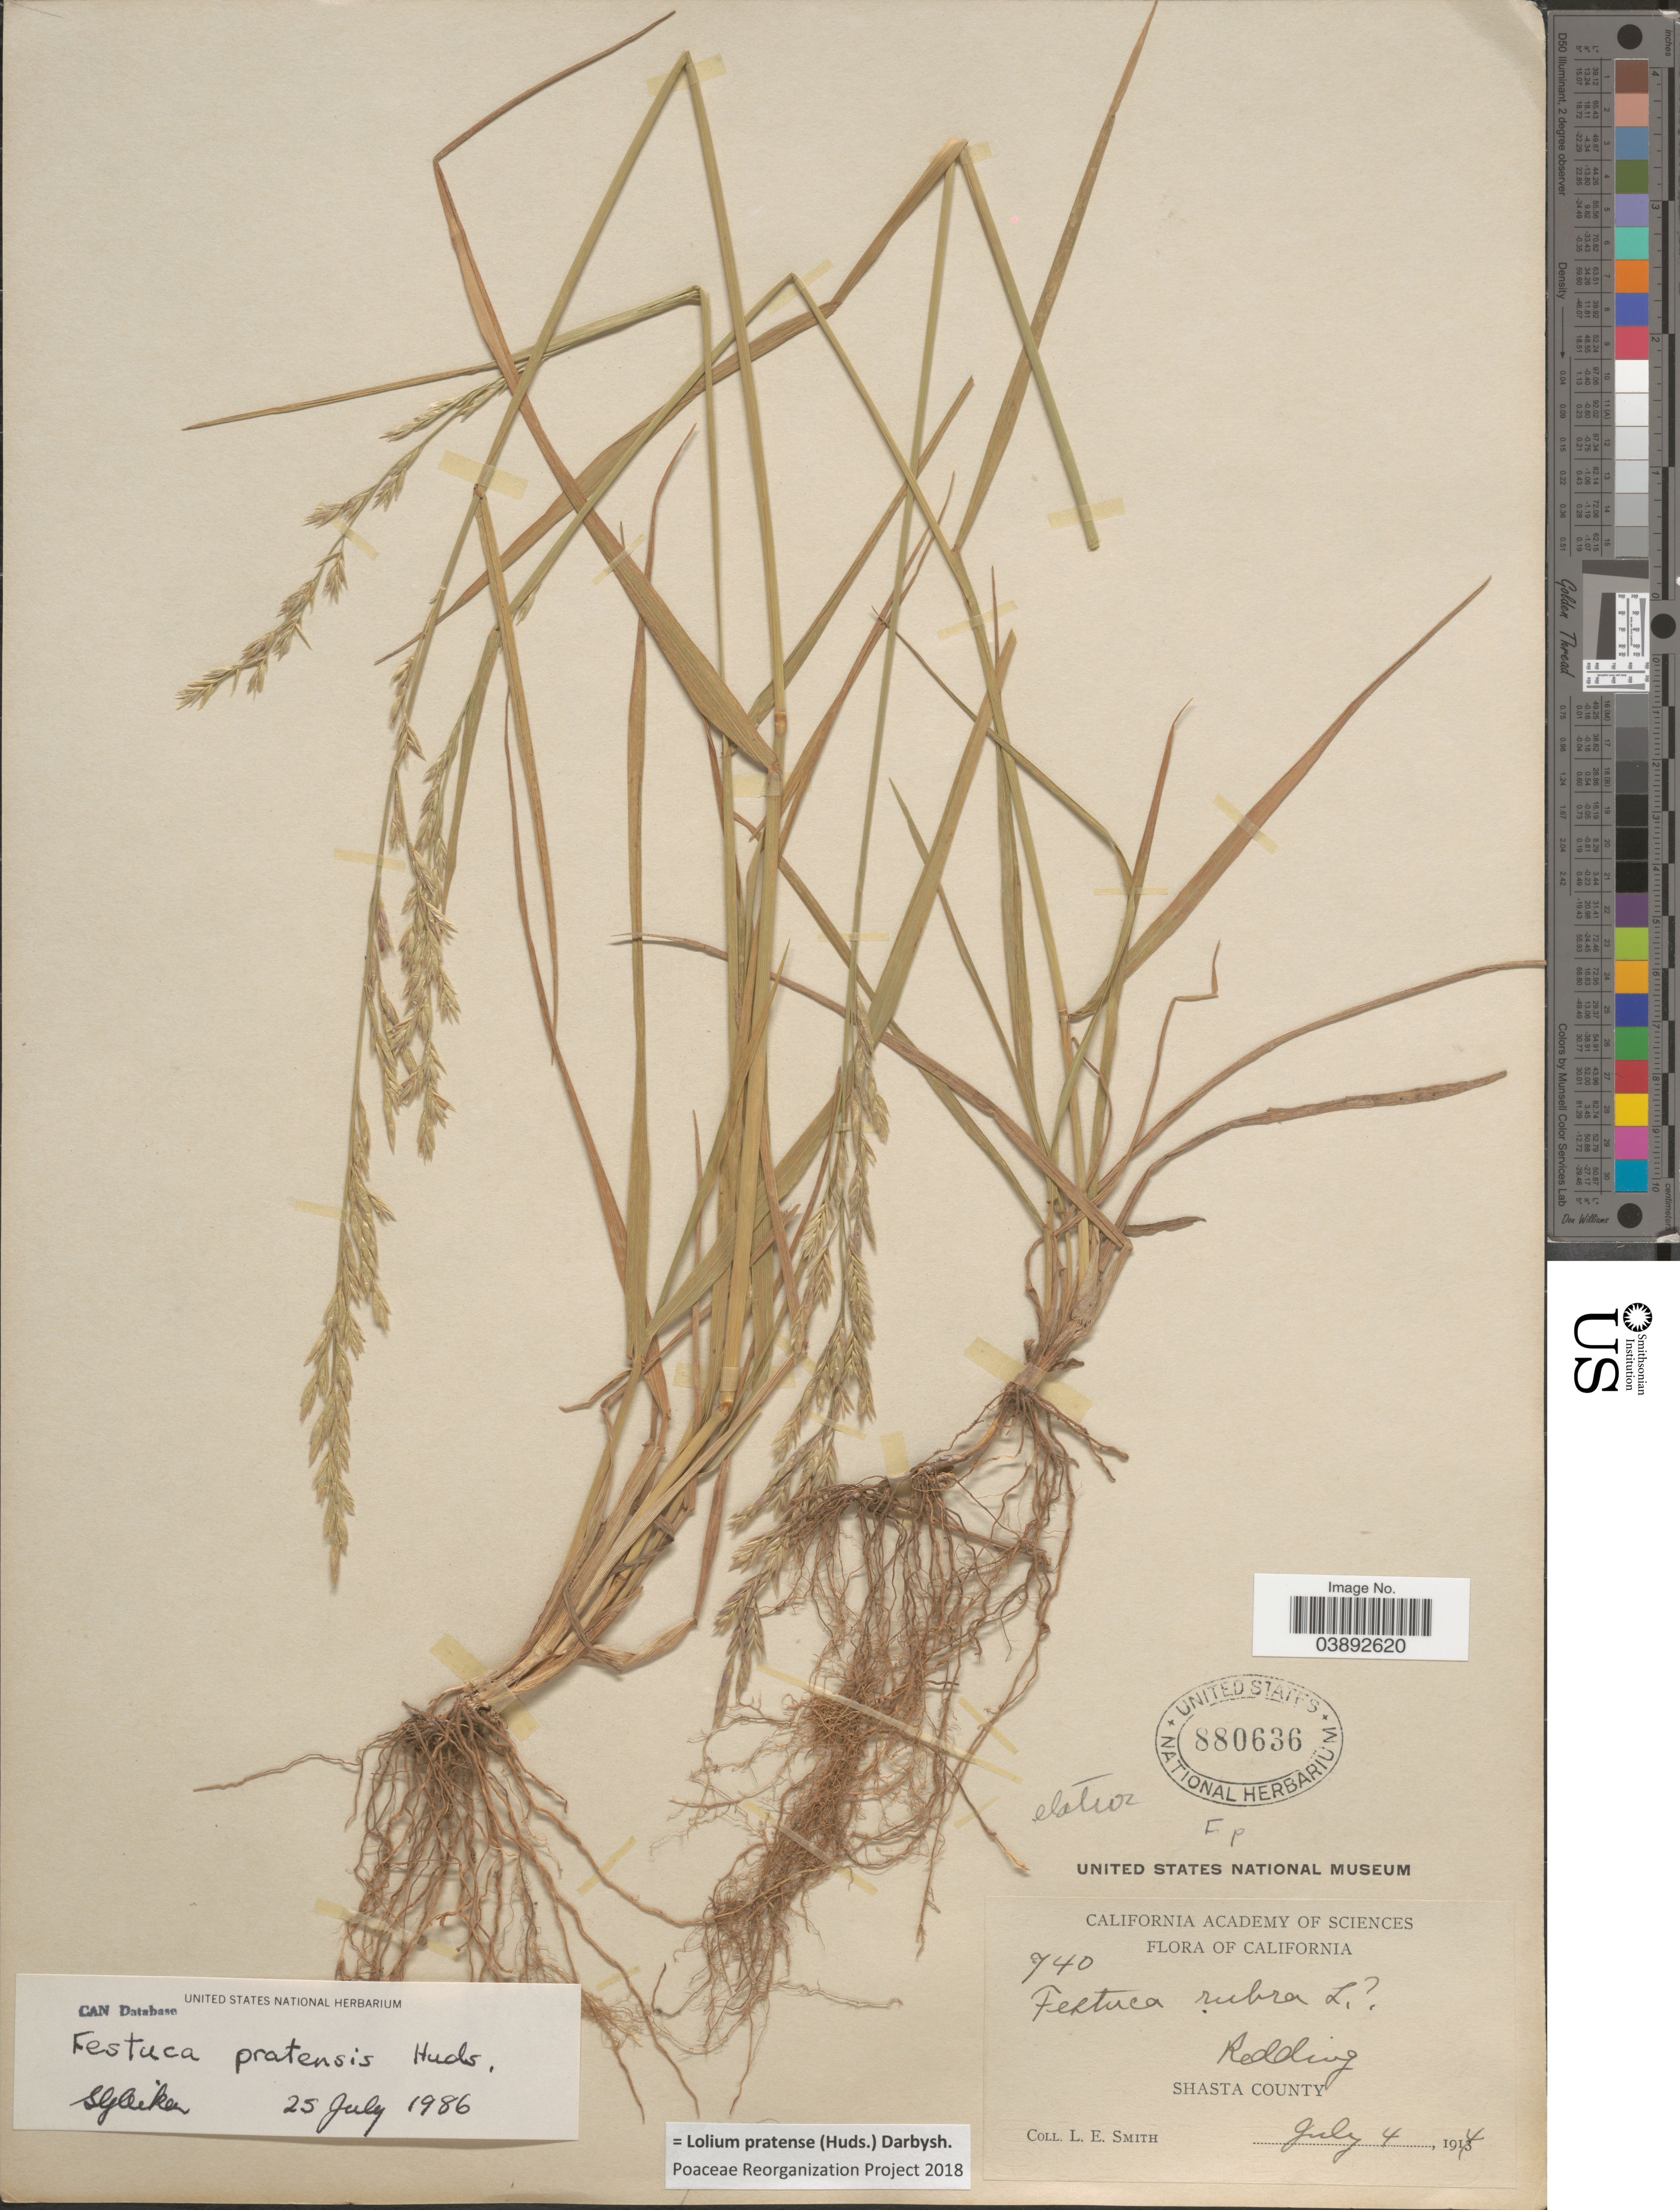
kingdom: Plantae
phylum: Tracheophyta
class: Liliopsida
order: Poales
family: Poaceae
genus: Lolium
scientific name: Lolium pratense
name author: (Huds.) Darbysh.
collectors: L. E. Smith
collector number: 740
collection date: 1914-07-04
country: United States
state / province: California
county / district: Shasta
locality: Redding. Shasta County.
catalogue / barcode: US 880636